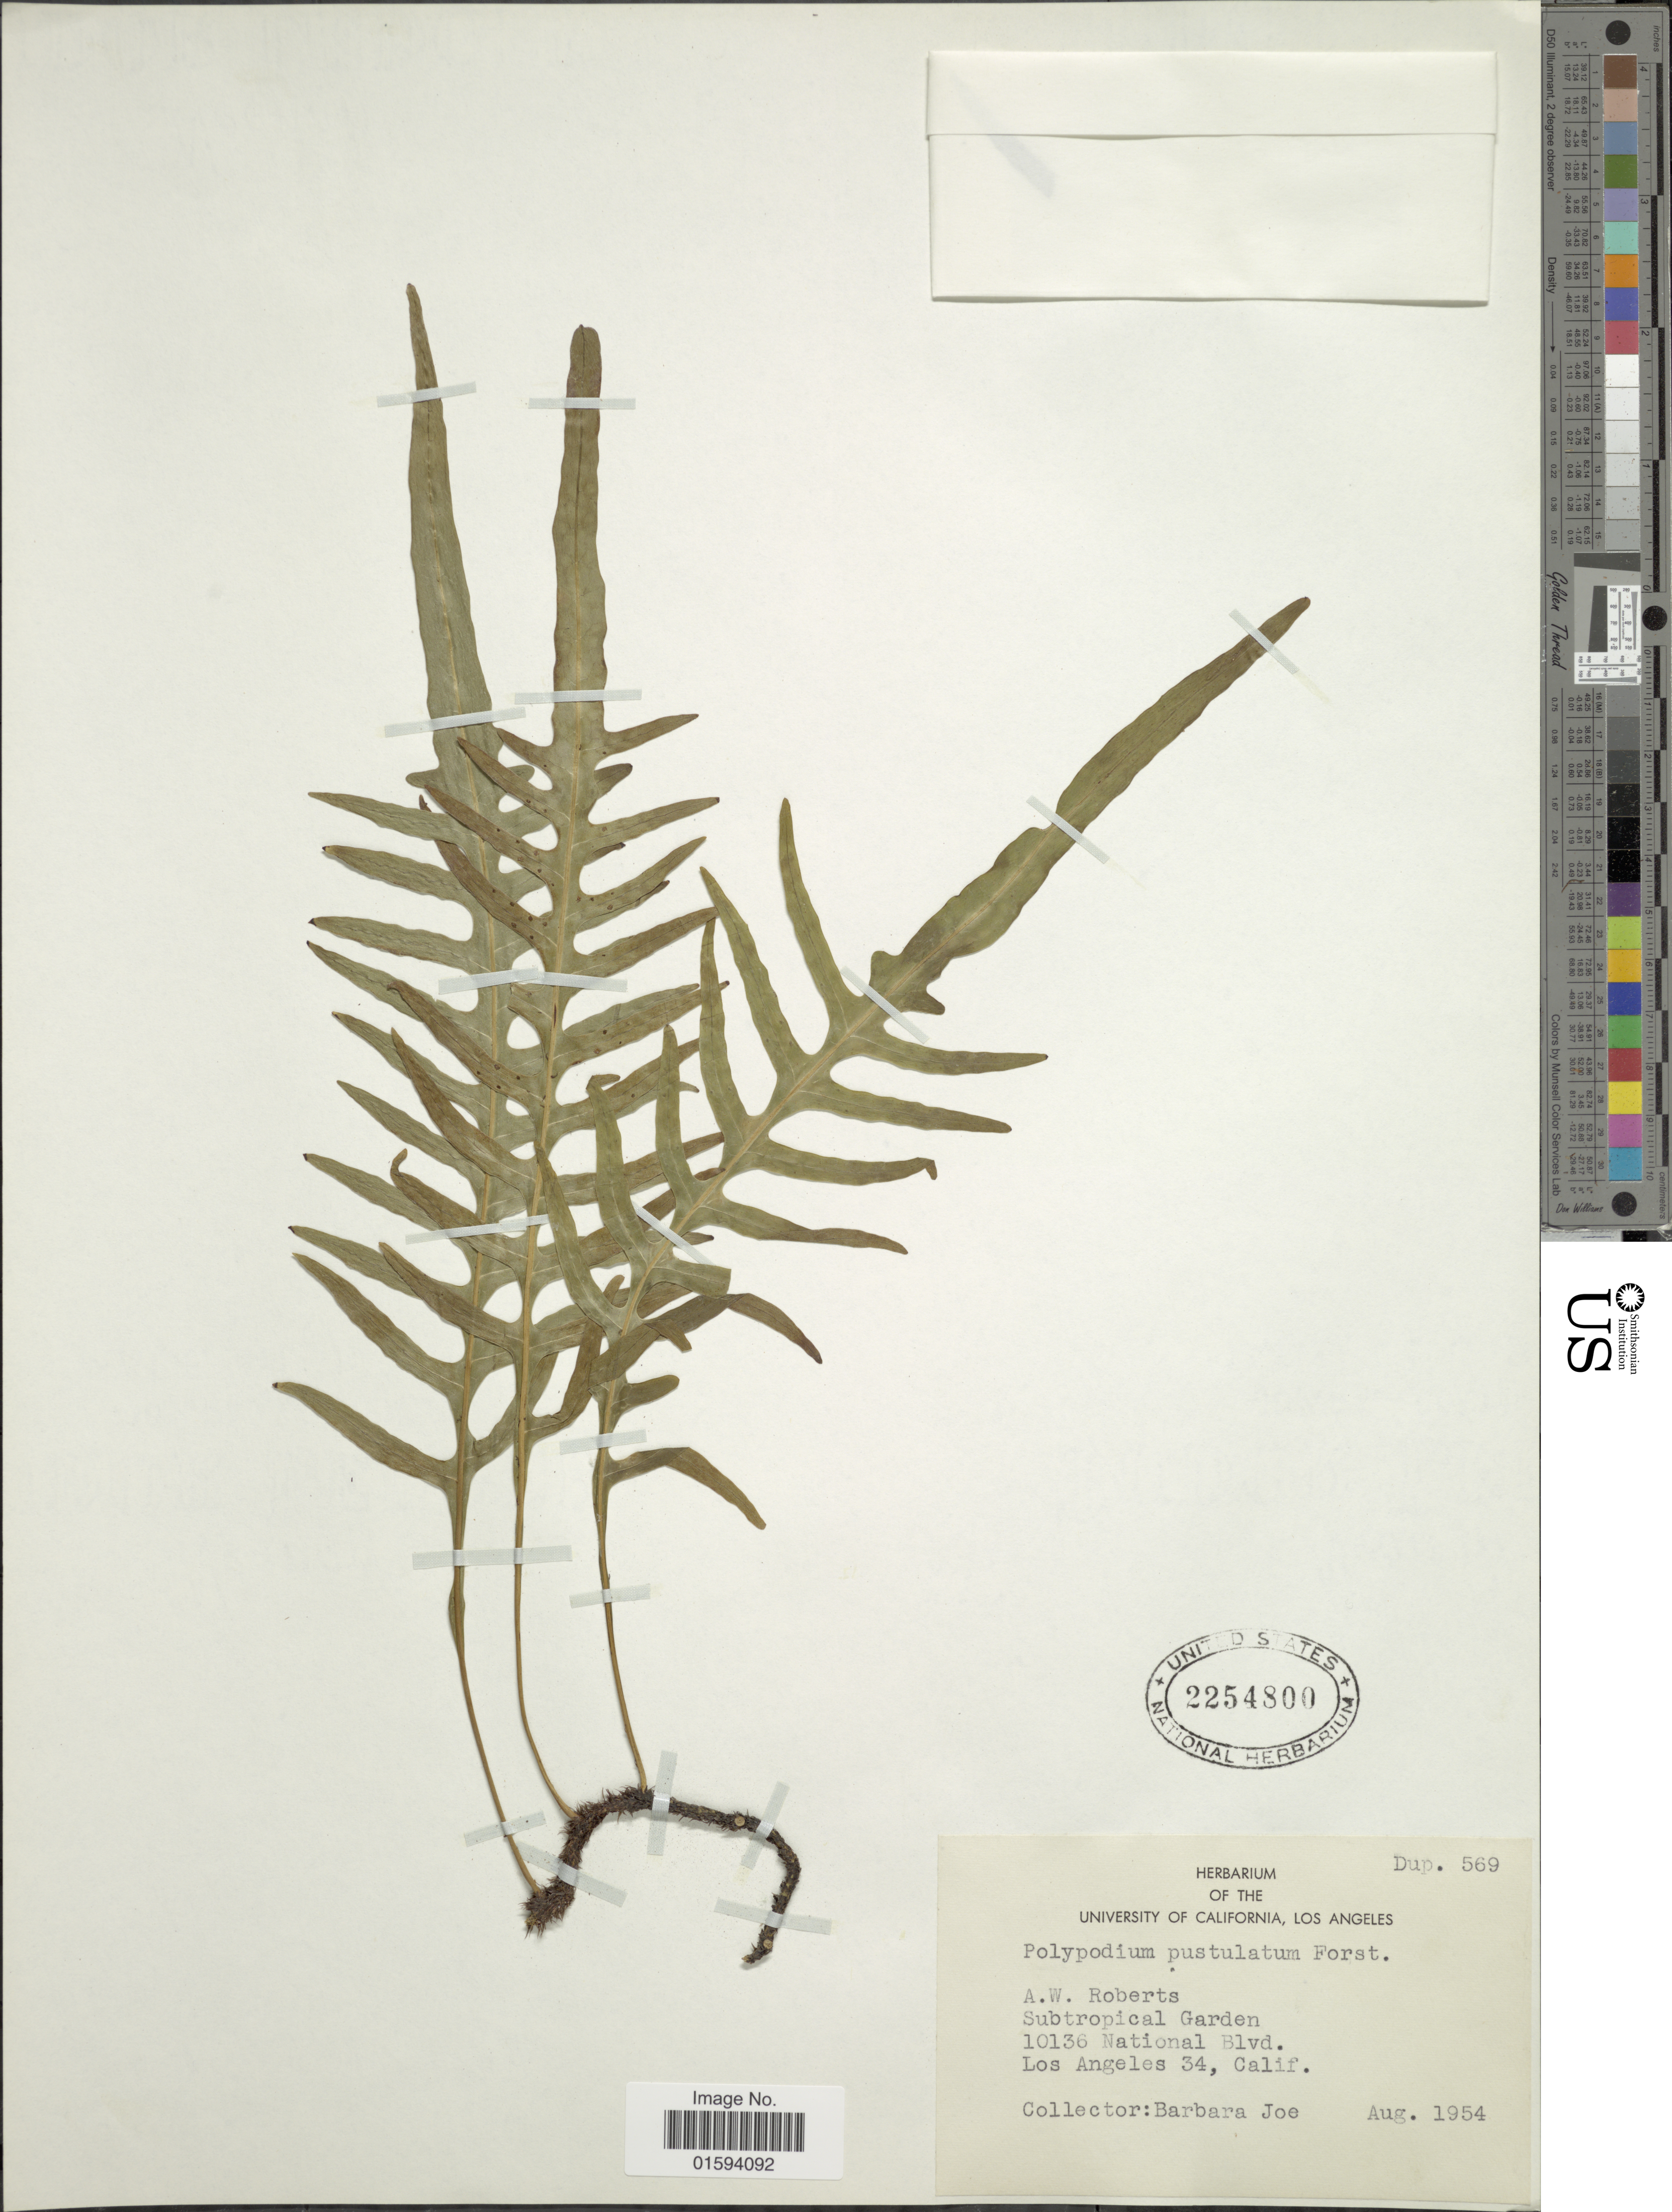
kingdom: Plantae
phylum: Tracheophyta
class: Polypodiopsida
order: Polypodiales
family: Polypodiaceae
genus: Polypodium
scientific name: Polypodium pustulatum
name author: G. Forst.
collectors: B. Joe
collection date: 1954-08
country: United States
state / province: California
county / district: Los Angeles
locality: Subtropical Garden, 10136 National Blvd, Los Angeles 34, Calif.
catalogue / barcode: US 2254800